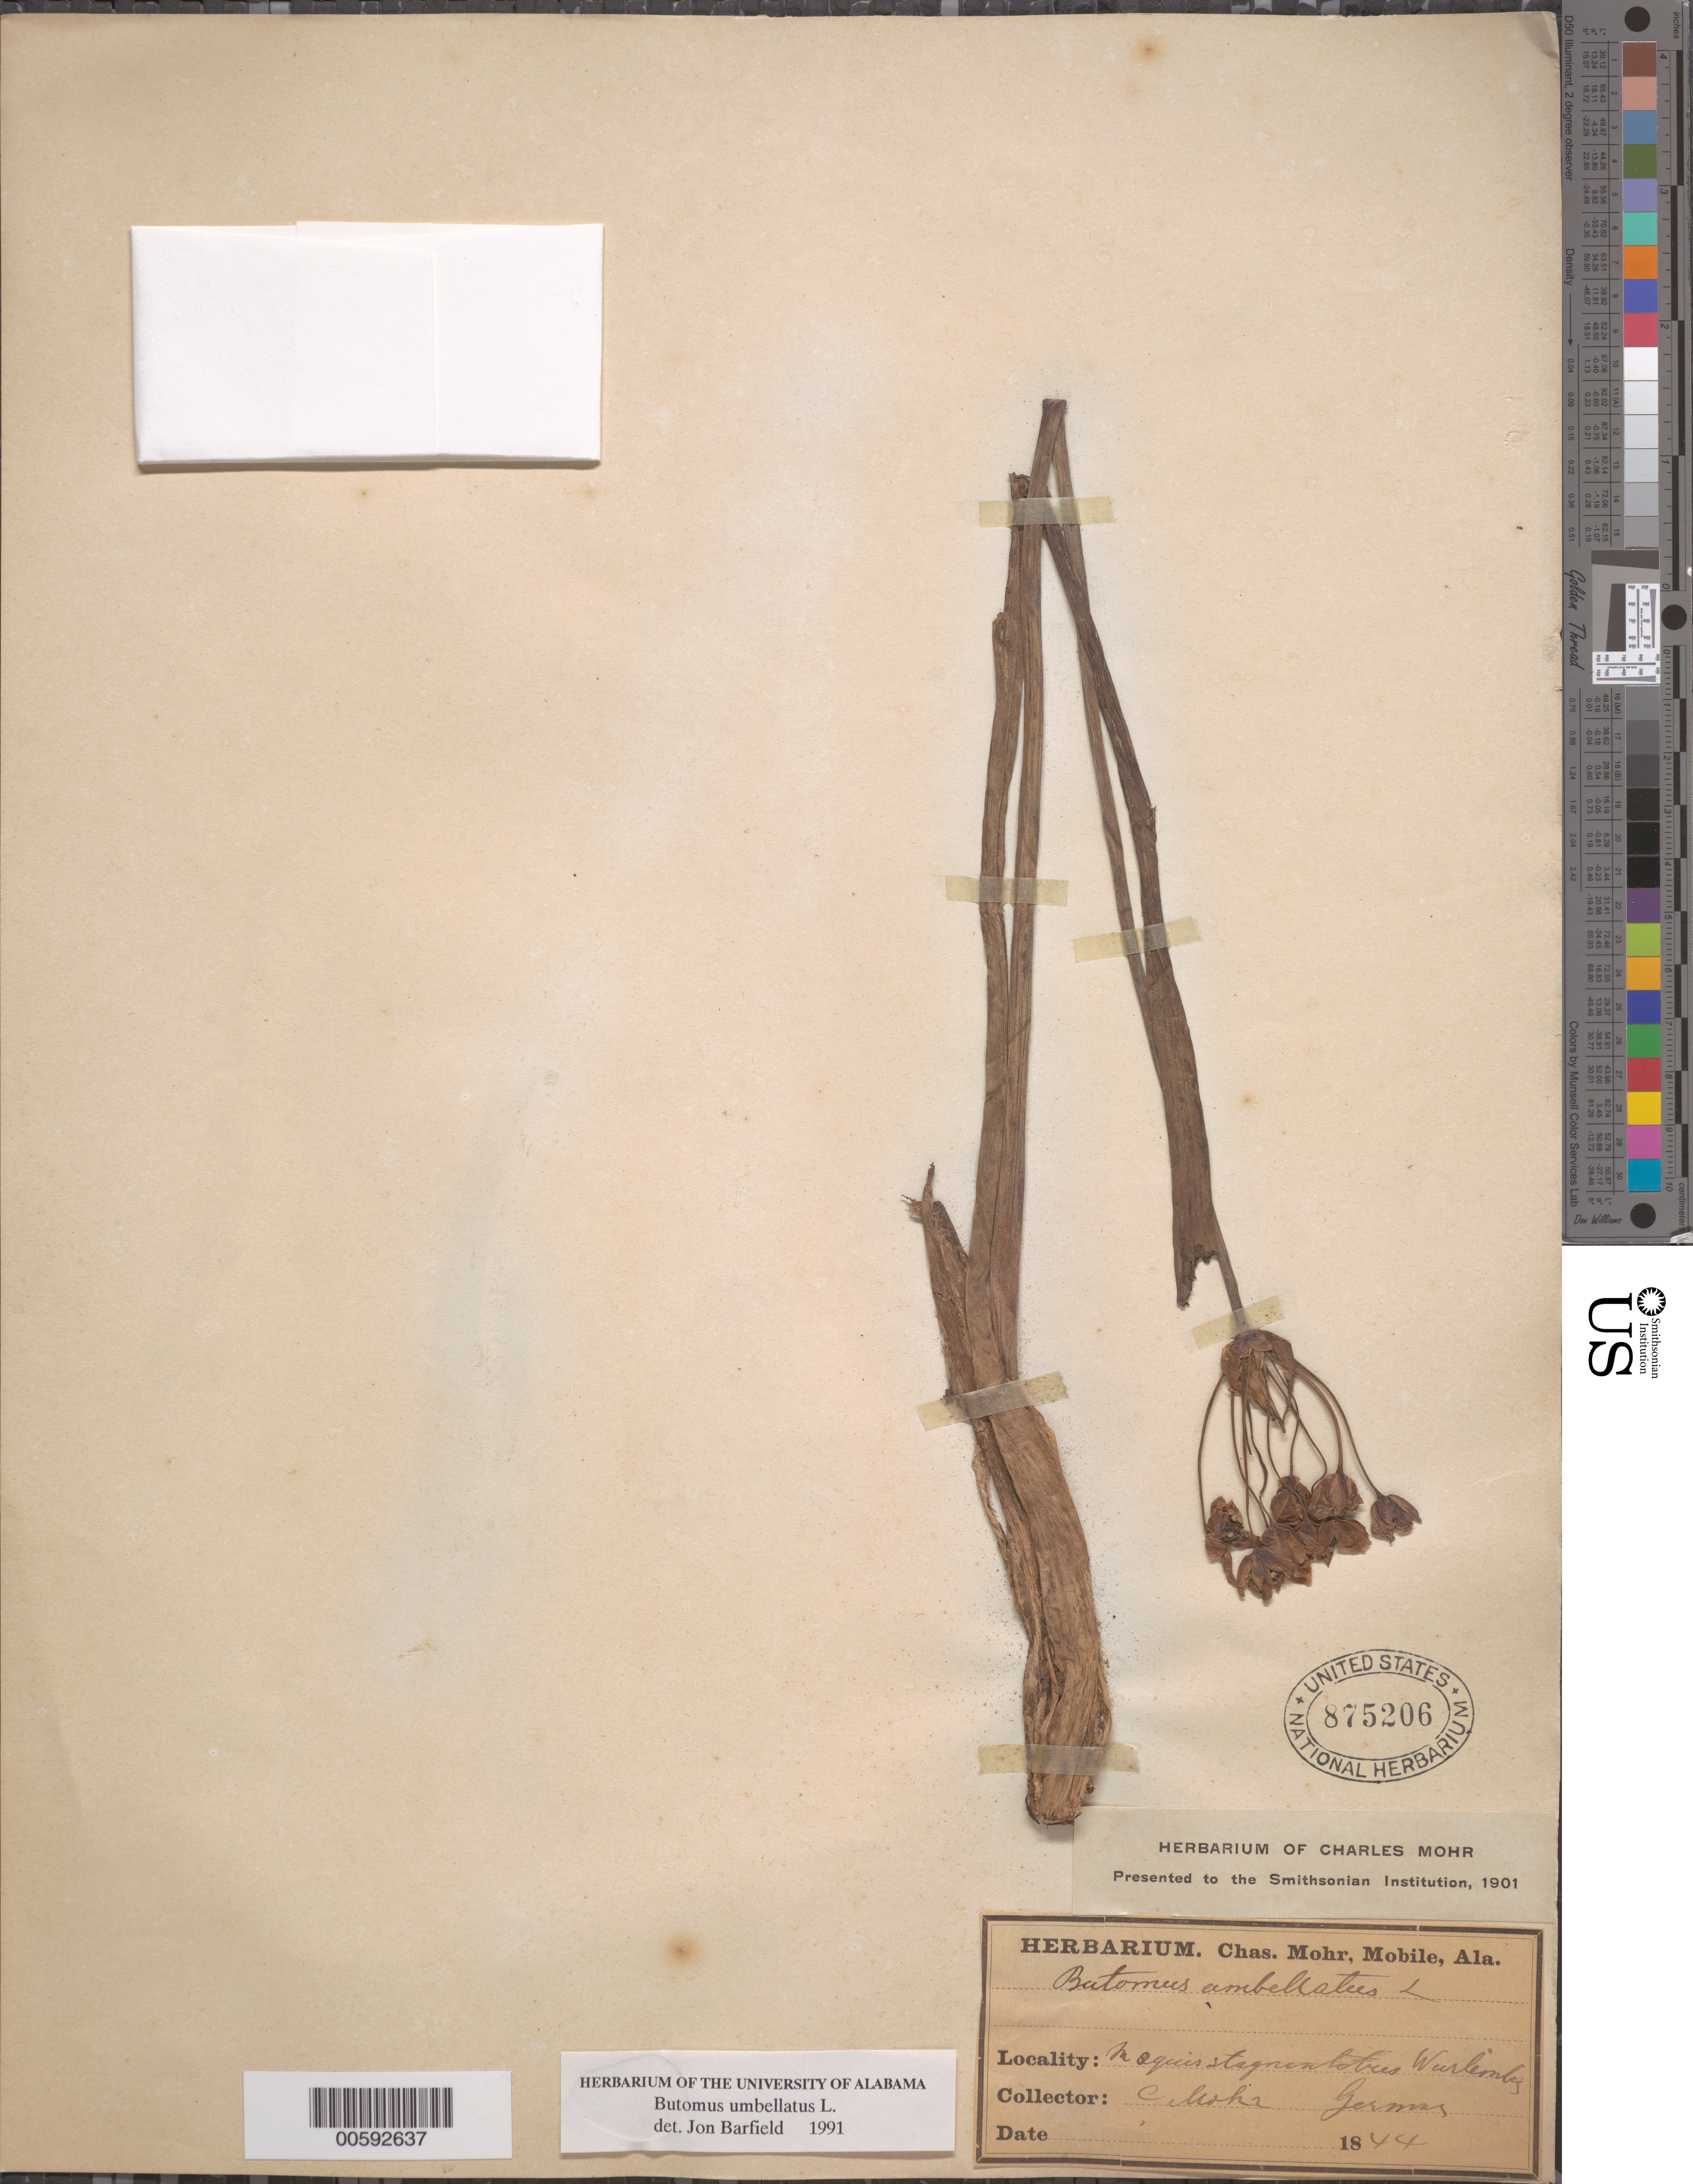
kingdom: Plantae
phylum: Tracheophyta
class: Liliopsida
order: Alismatales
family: Butomaceae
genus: Butomus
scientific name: Butomus umbellatus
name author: L.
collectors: C. T. Mohr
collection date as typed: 1844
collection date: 1844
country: United States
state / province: Alabama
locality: German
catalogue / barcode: US 875206